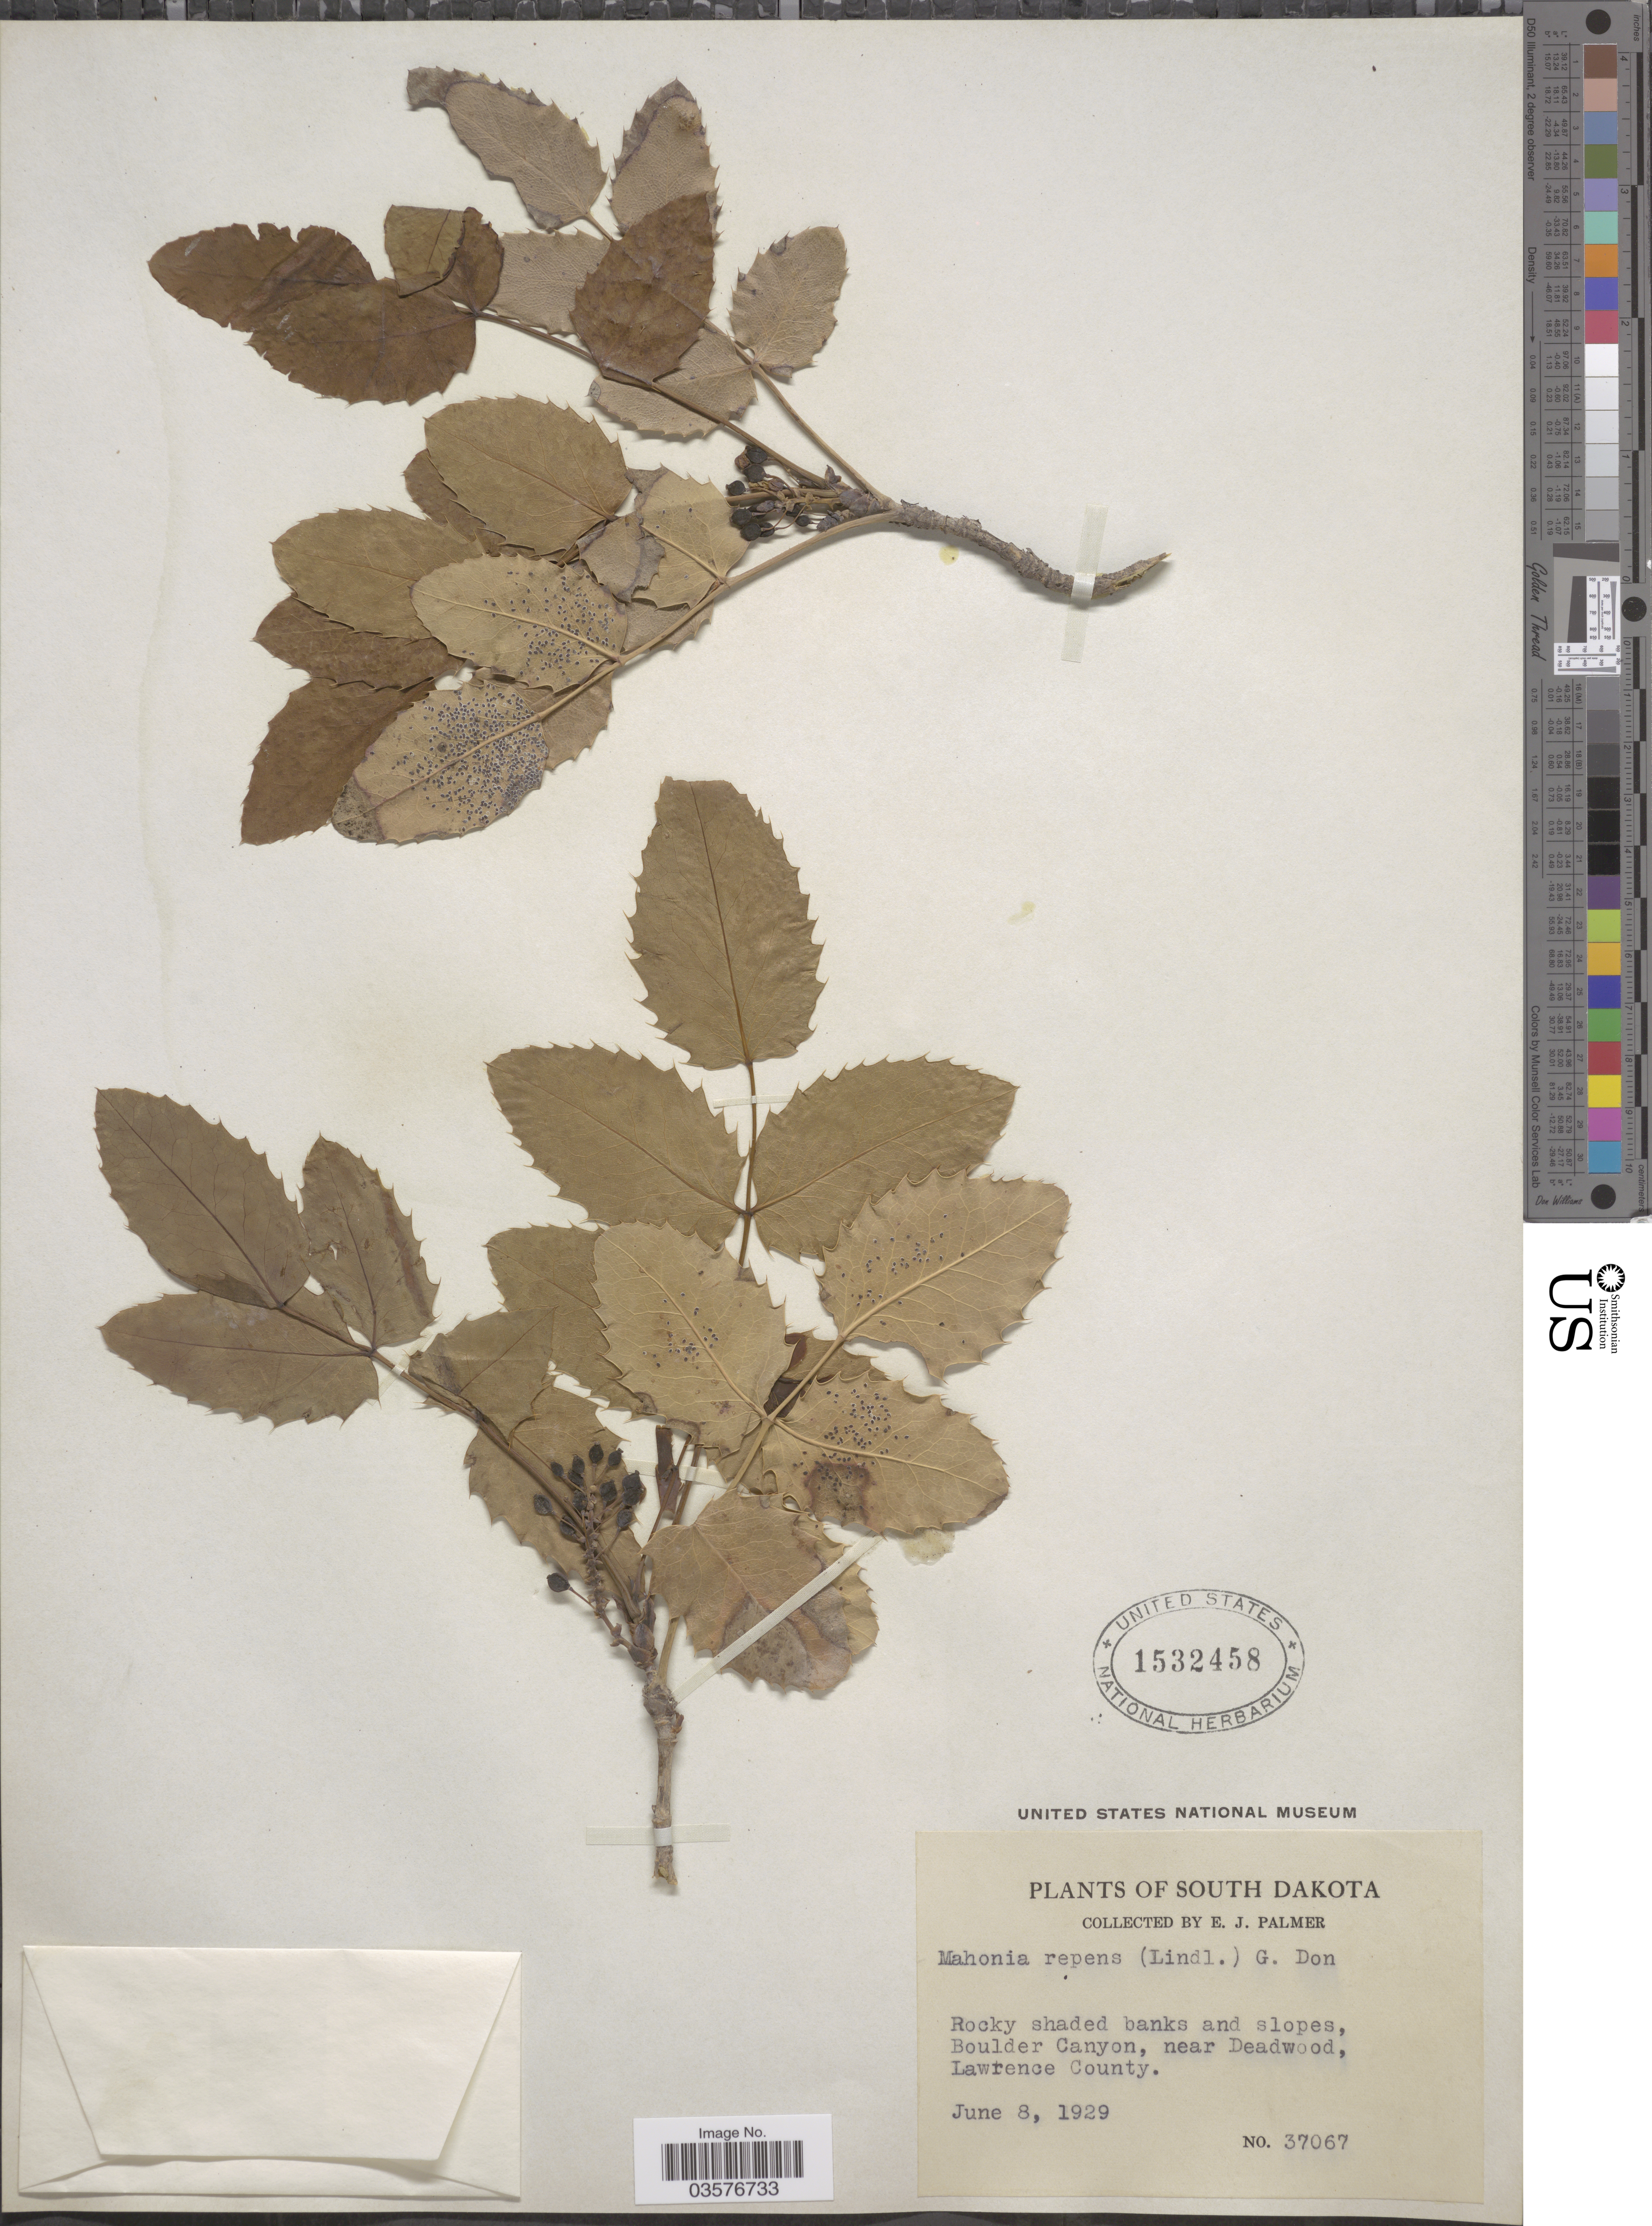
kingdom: Plantae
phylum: Tracheophyta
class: Magnoliopsida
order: Ranunculales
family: Berberidaceae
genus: Mahonia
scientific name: Mahonia repens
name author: (Lindl.) G. Don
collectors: E. J. Palmer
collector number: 37067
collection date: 1929-06-08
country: United States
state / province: South Dakota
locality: Rocky shaded banks and slopes, Boulder Canyon, near Deadwood, Lawrence County.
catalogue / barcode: US 1532458